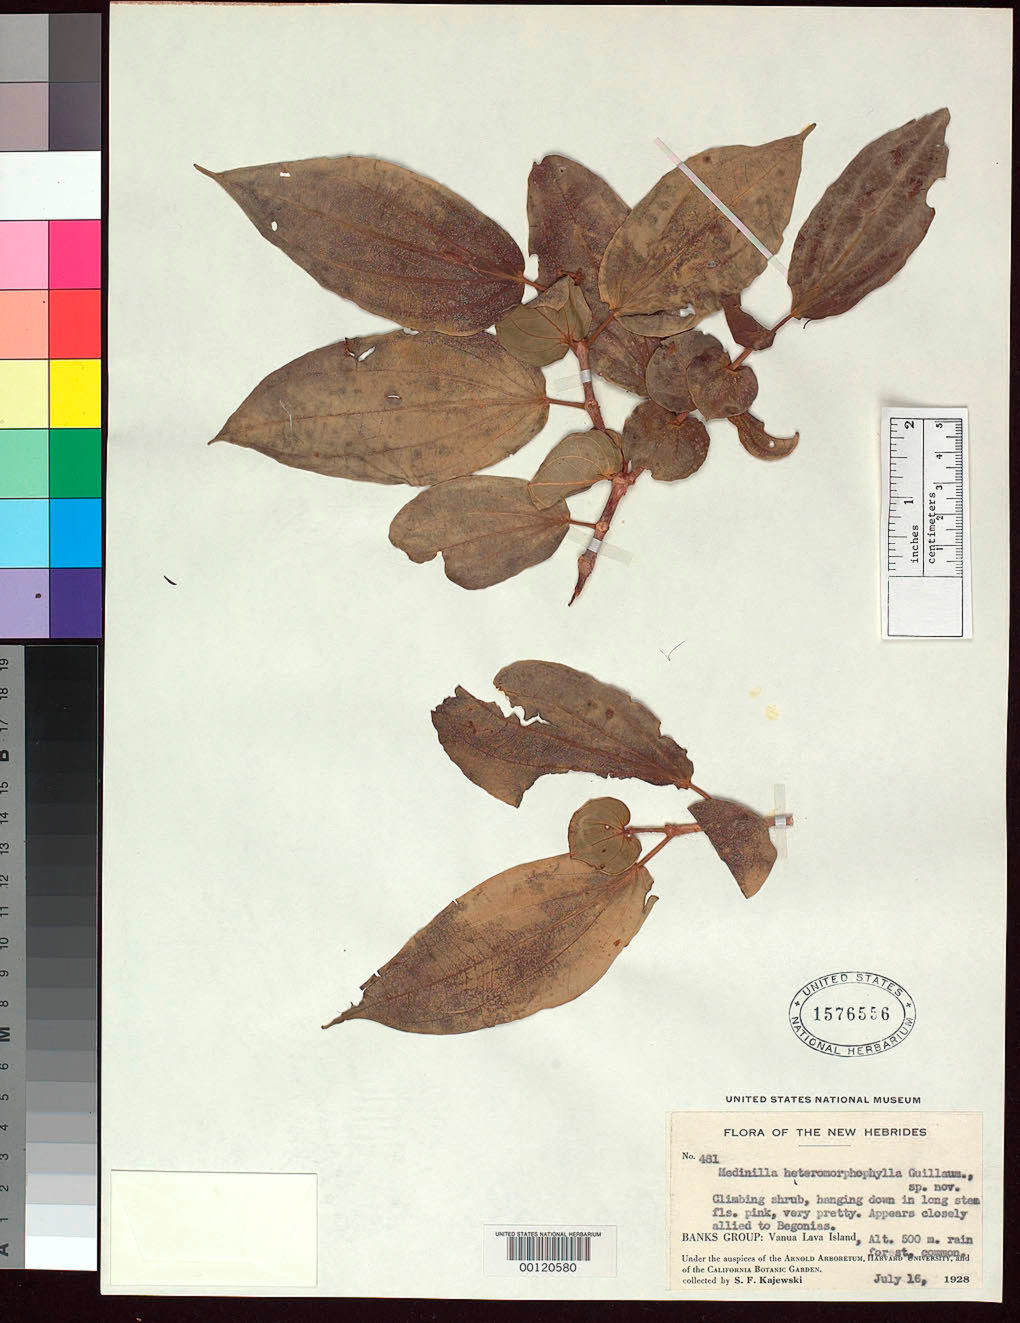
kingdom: Plantae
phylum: Tracheophyta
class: Magnoliopsida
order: Myrtales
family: Melastomataceae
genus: Medinilla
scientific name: Medinilla heteromorphophylla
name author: Guillaumin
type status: Isotype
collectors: S. Kajewski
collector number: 481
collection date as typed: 16 Jul 1928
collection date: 1928-07-16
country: Vanuatu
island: Vanua Lava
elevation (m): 500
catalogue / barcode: US 1576556